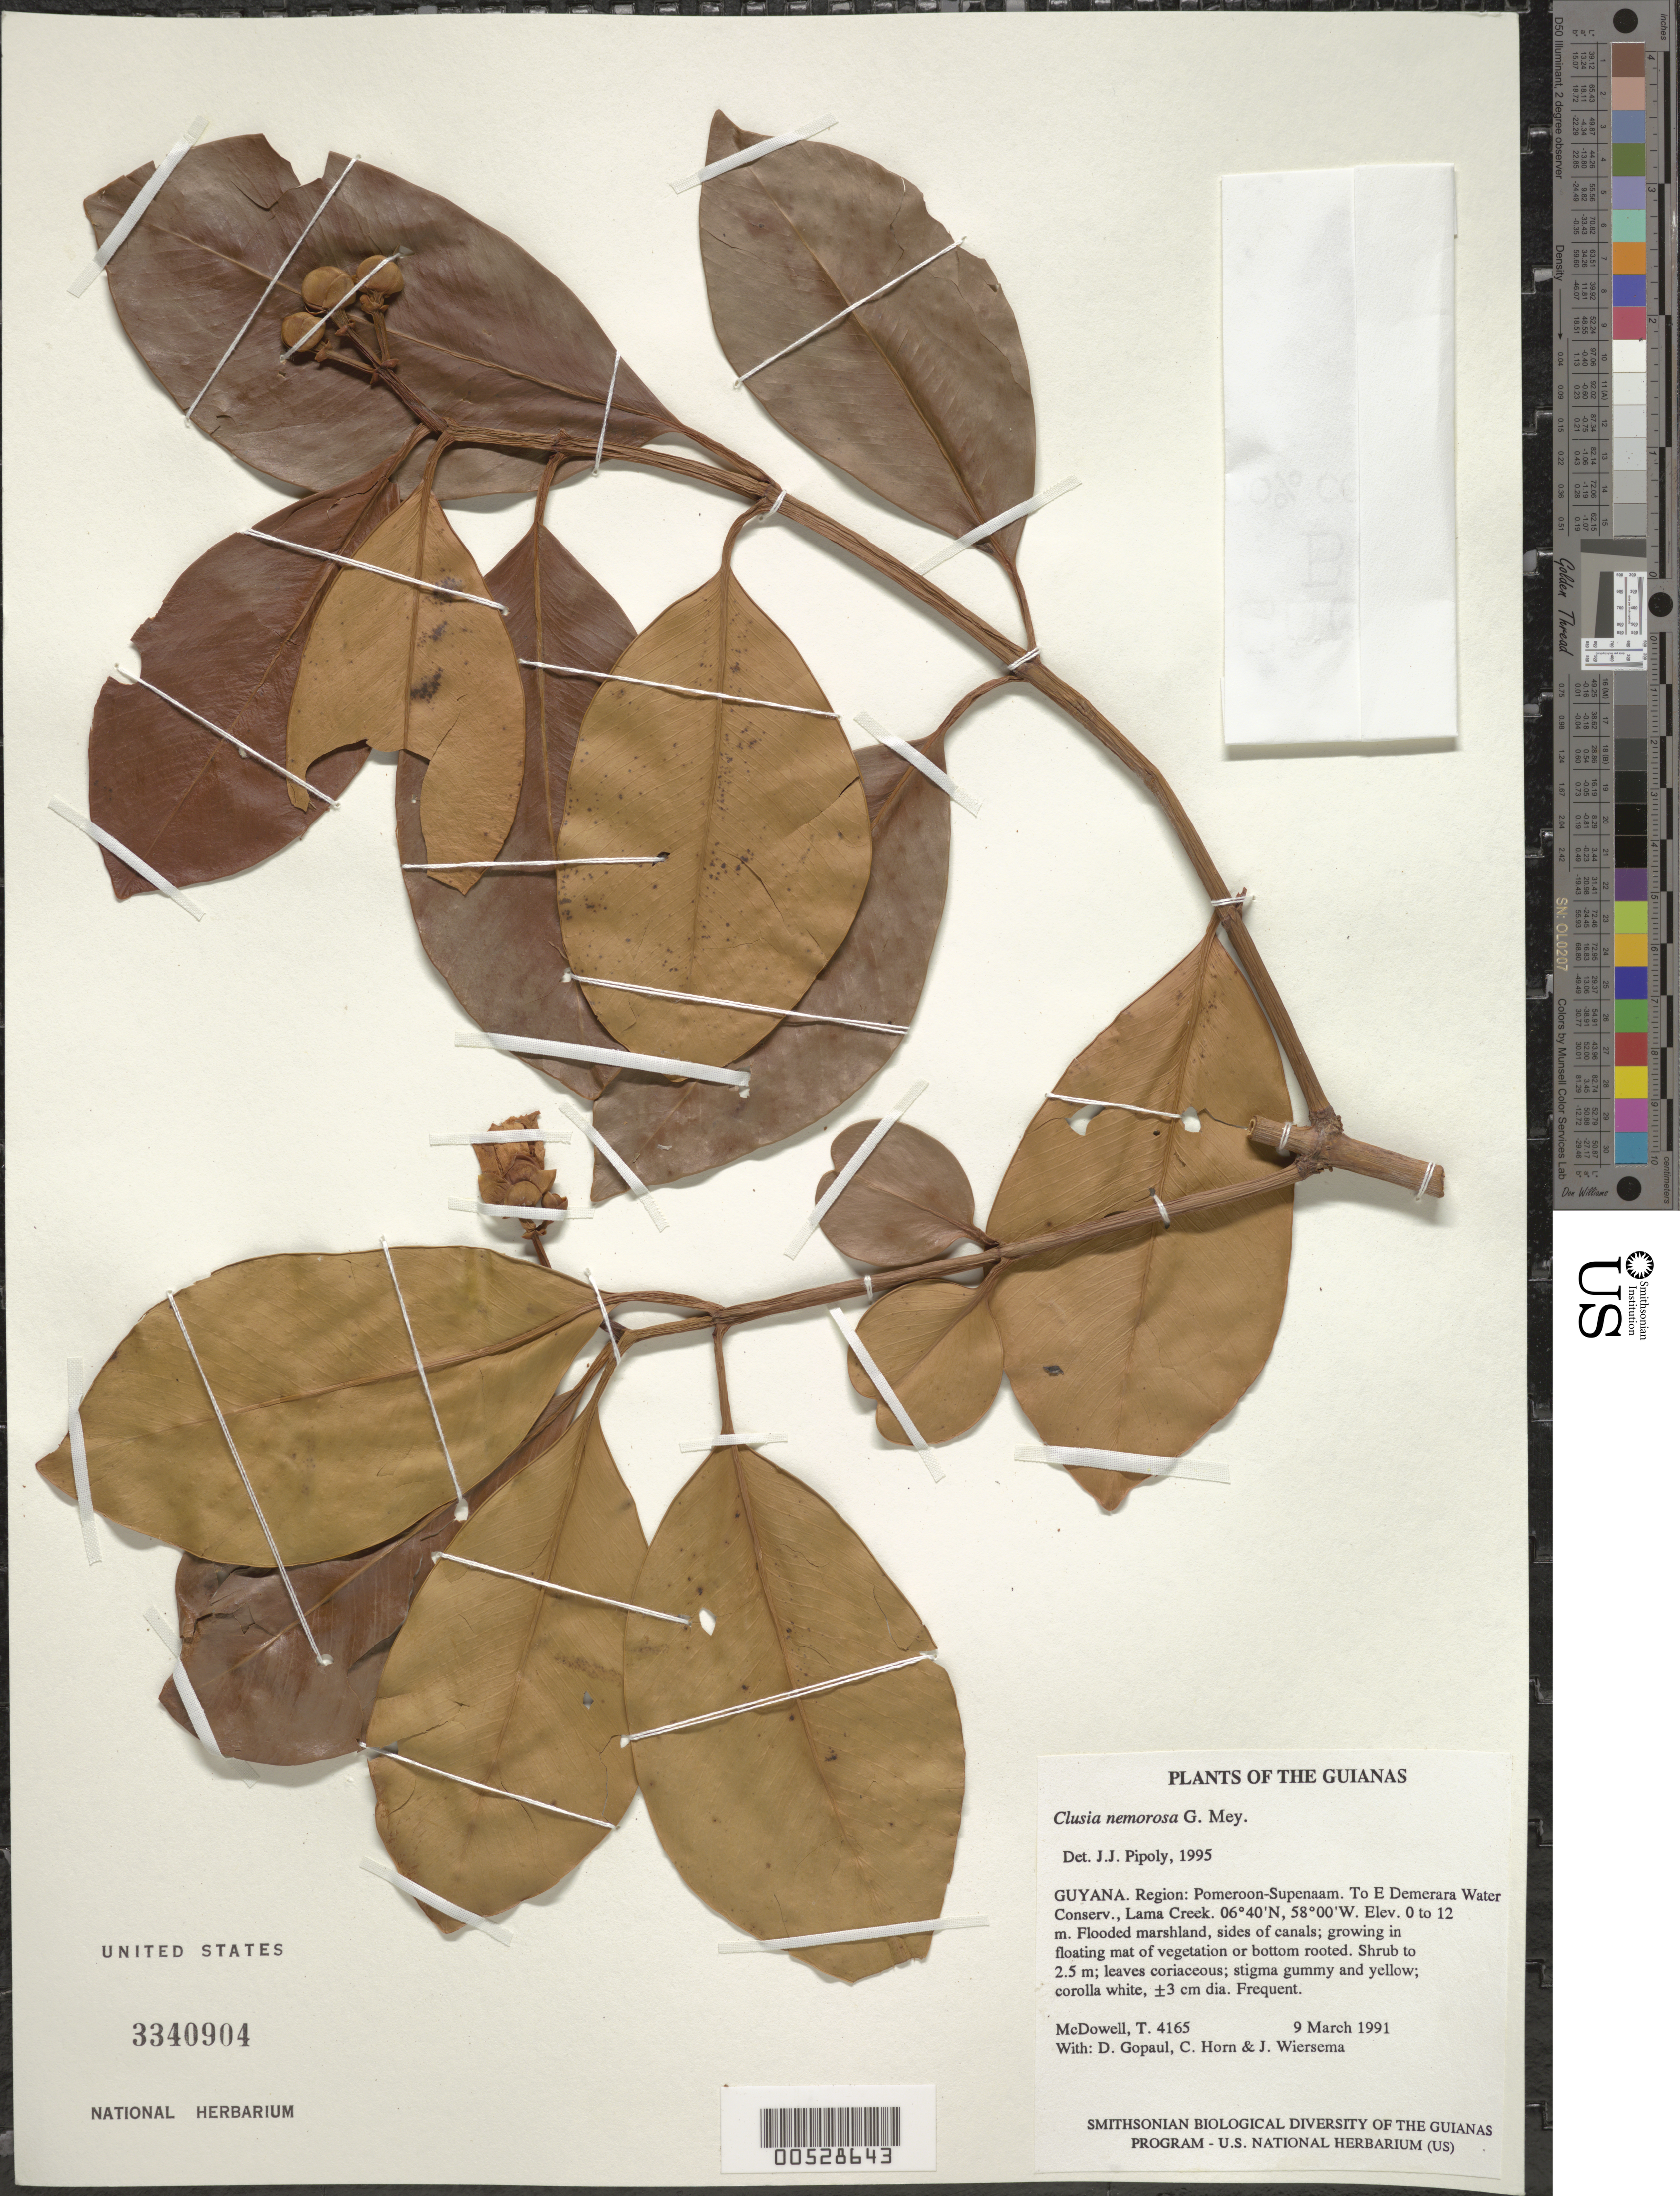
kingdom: Plantae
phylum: Tracheophyta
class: Magnoliopsida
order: Malpighiales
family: Clusiaceae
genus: Clusia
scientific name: Clusia nemorosa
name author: G. Mey.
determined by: Pipoly, J. J., III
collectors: T. McDowell, D. Gopaul, C. N. Horn & J. H. Wiersema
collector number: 4165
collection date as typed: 9 March 1991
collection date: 1991-03-09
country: Guyana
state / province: Demerara-Mahaica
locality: To East Demerara Water Conservancy, Lama Creek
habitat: Flooded marshland, sides of canals; growing in floating mat of vegetation or bottom rooted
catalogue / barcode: US 3340904